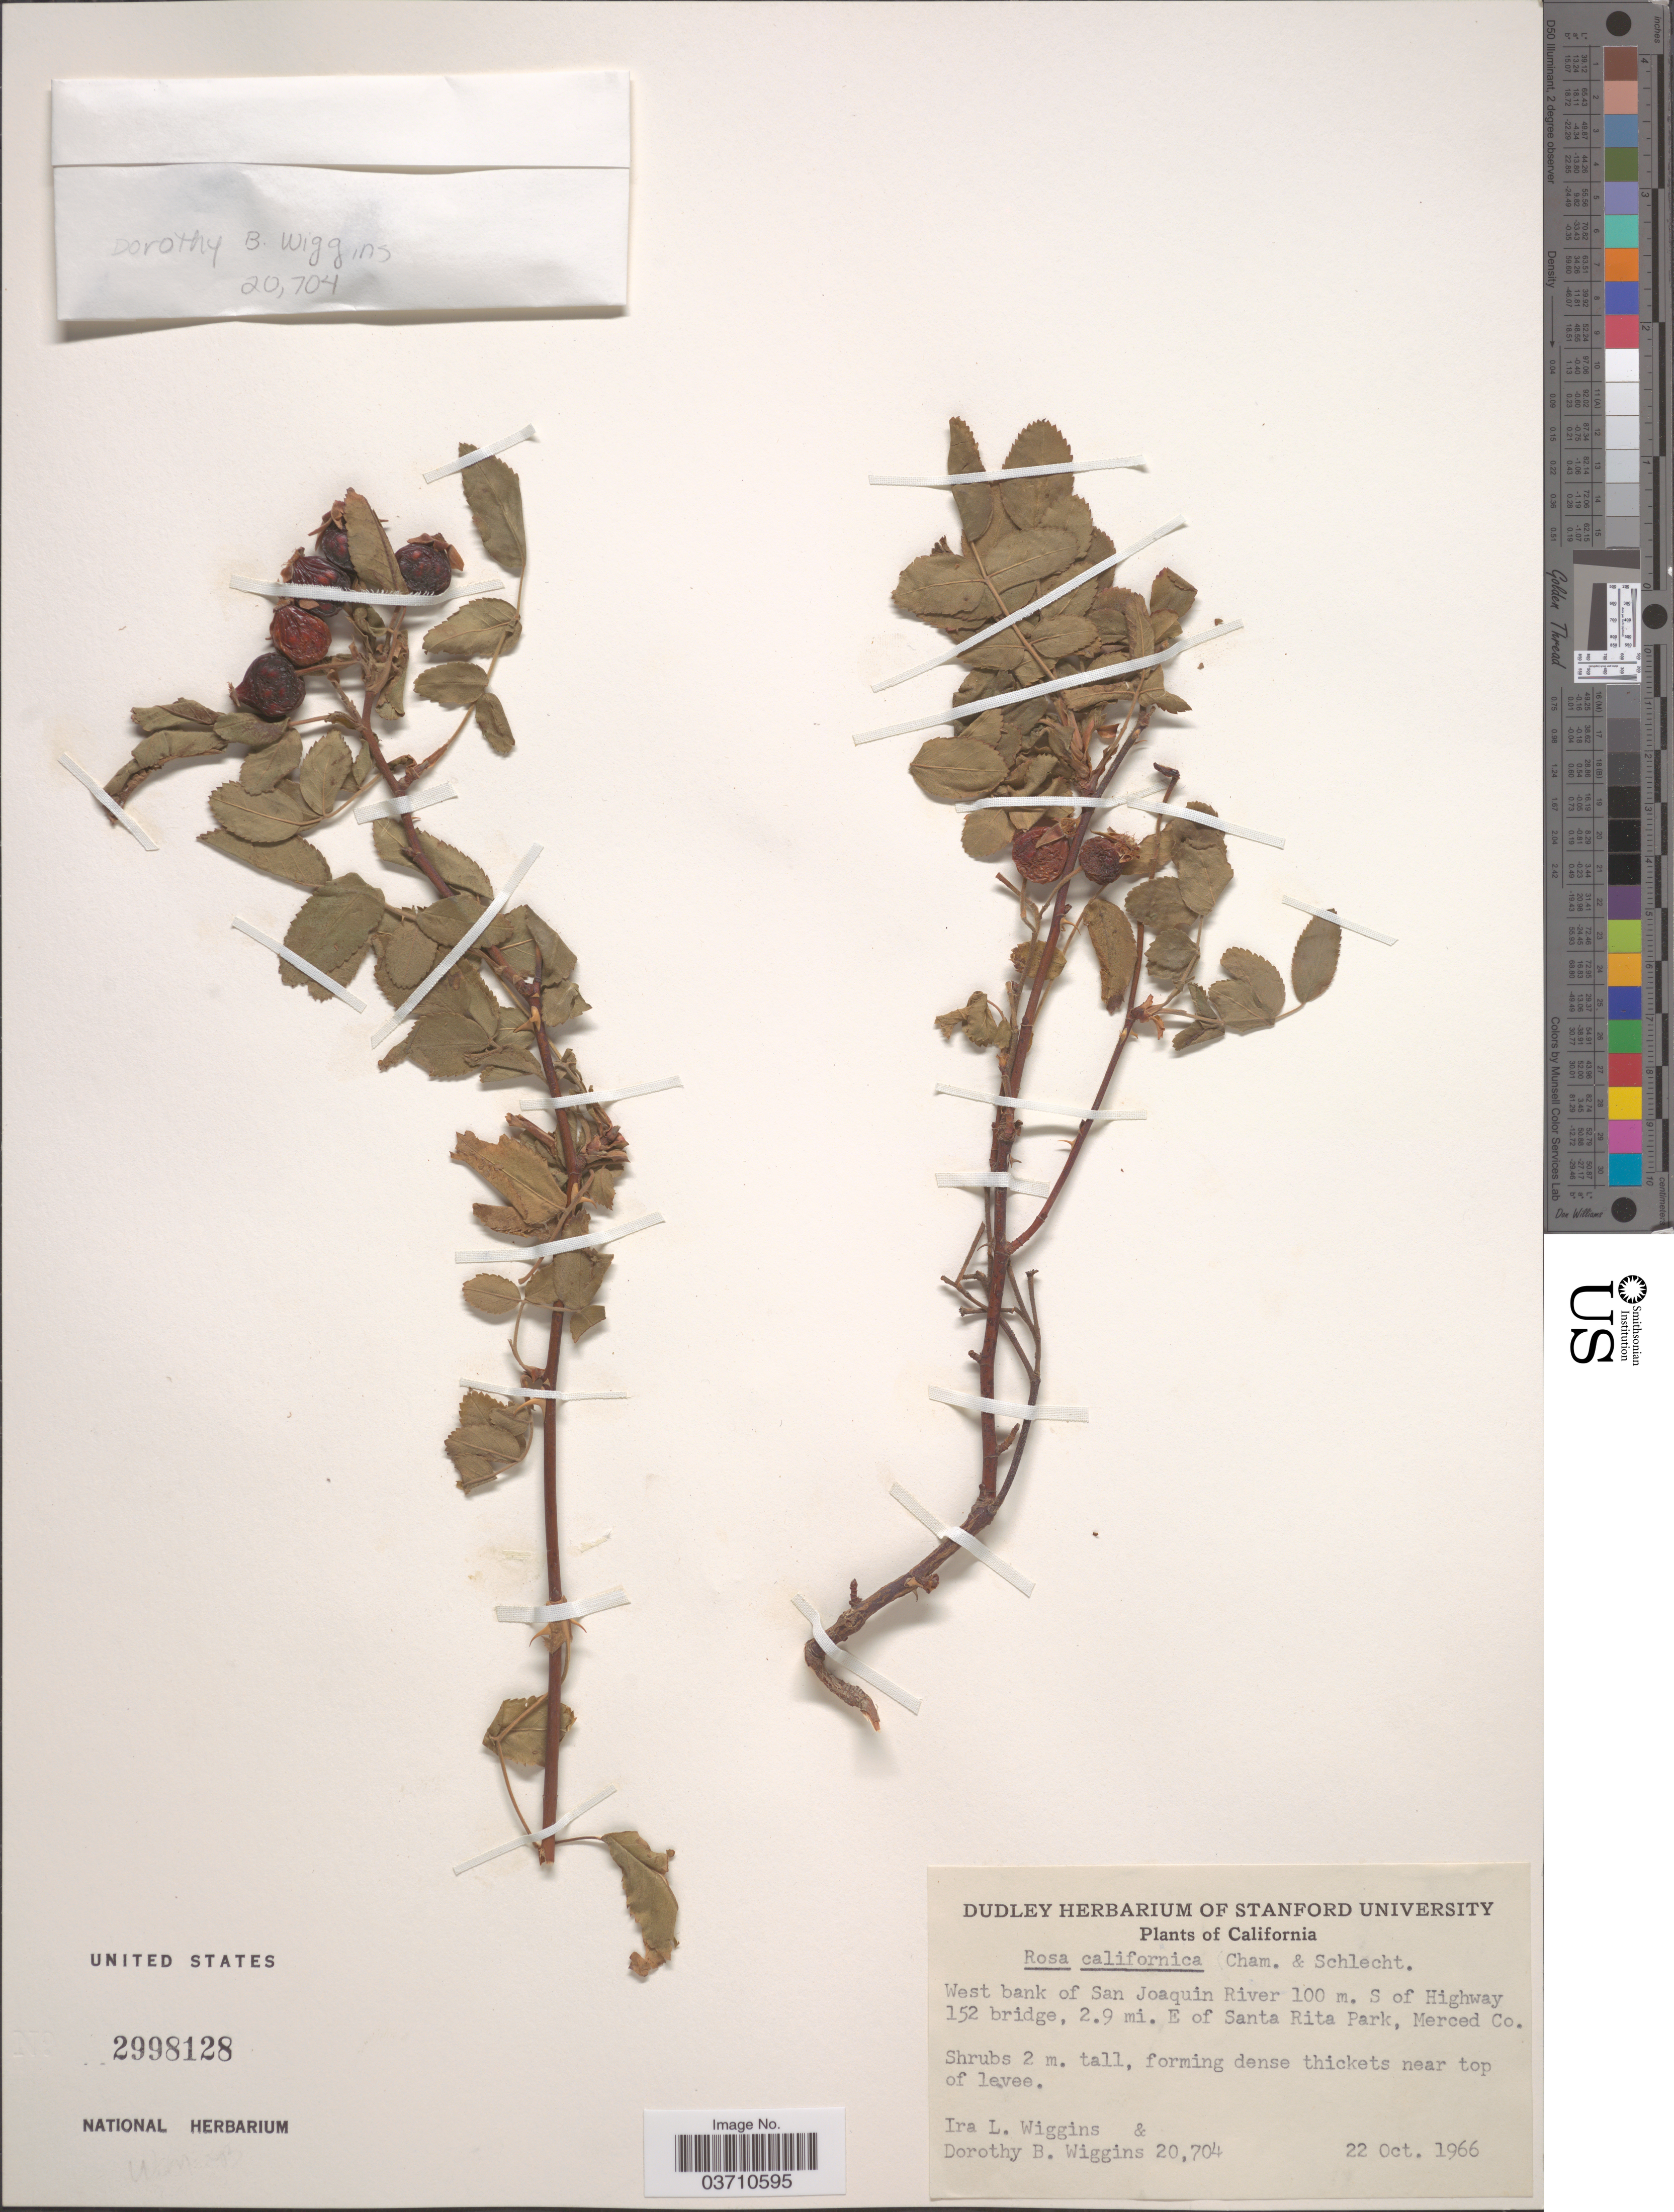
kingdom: Plantae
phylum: Tracheophyta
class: Magnoliopsida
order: Rosales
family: Rosaceae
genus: Rosa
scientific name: Rosa californica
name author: Cham. & Schltdl.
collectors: I. L. Wiggins & D. B. Wiggins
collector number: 20704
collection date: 1966-10-22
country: United States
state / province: California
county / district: Merced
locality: West bank of San Joaquin River 100 m. S of Highway 152 bridge, 2.9 mi. E of Santa Rita Park, Merced Co.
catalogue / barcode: US 2998128